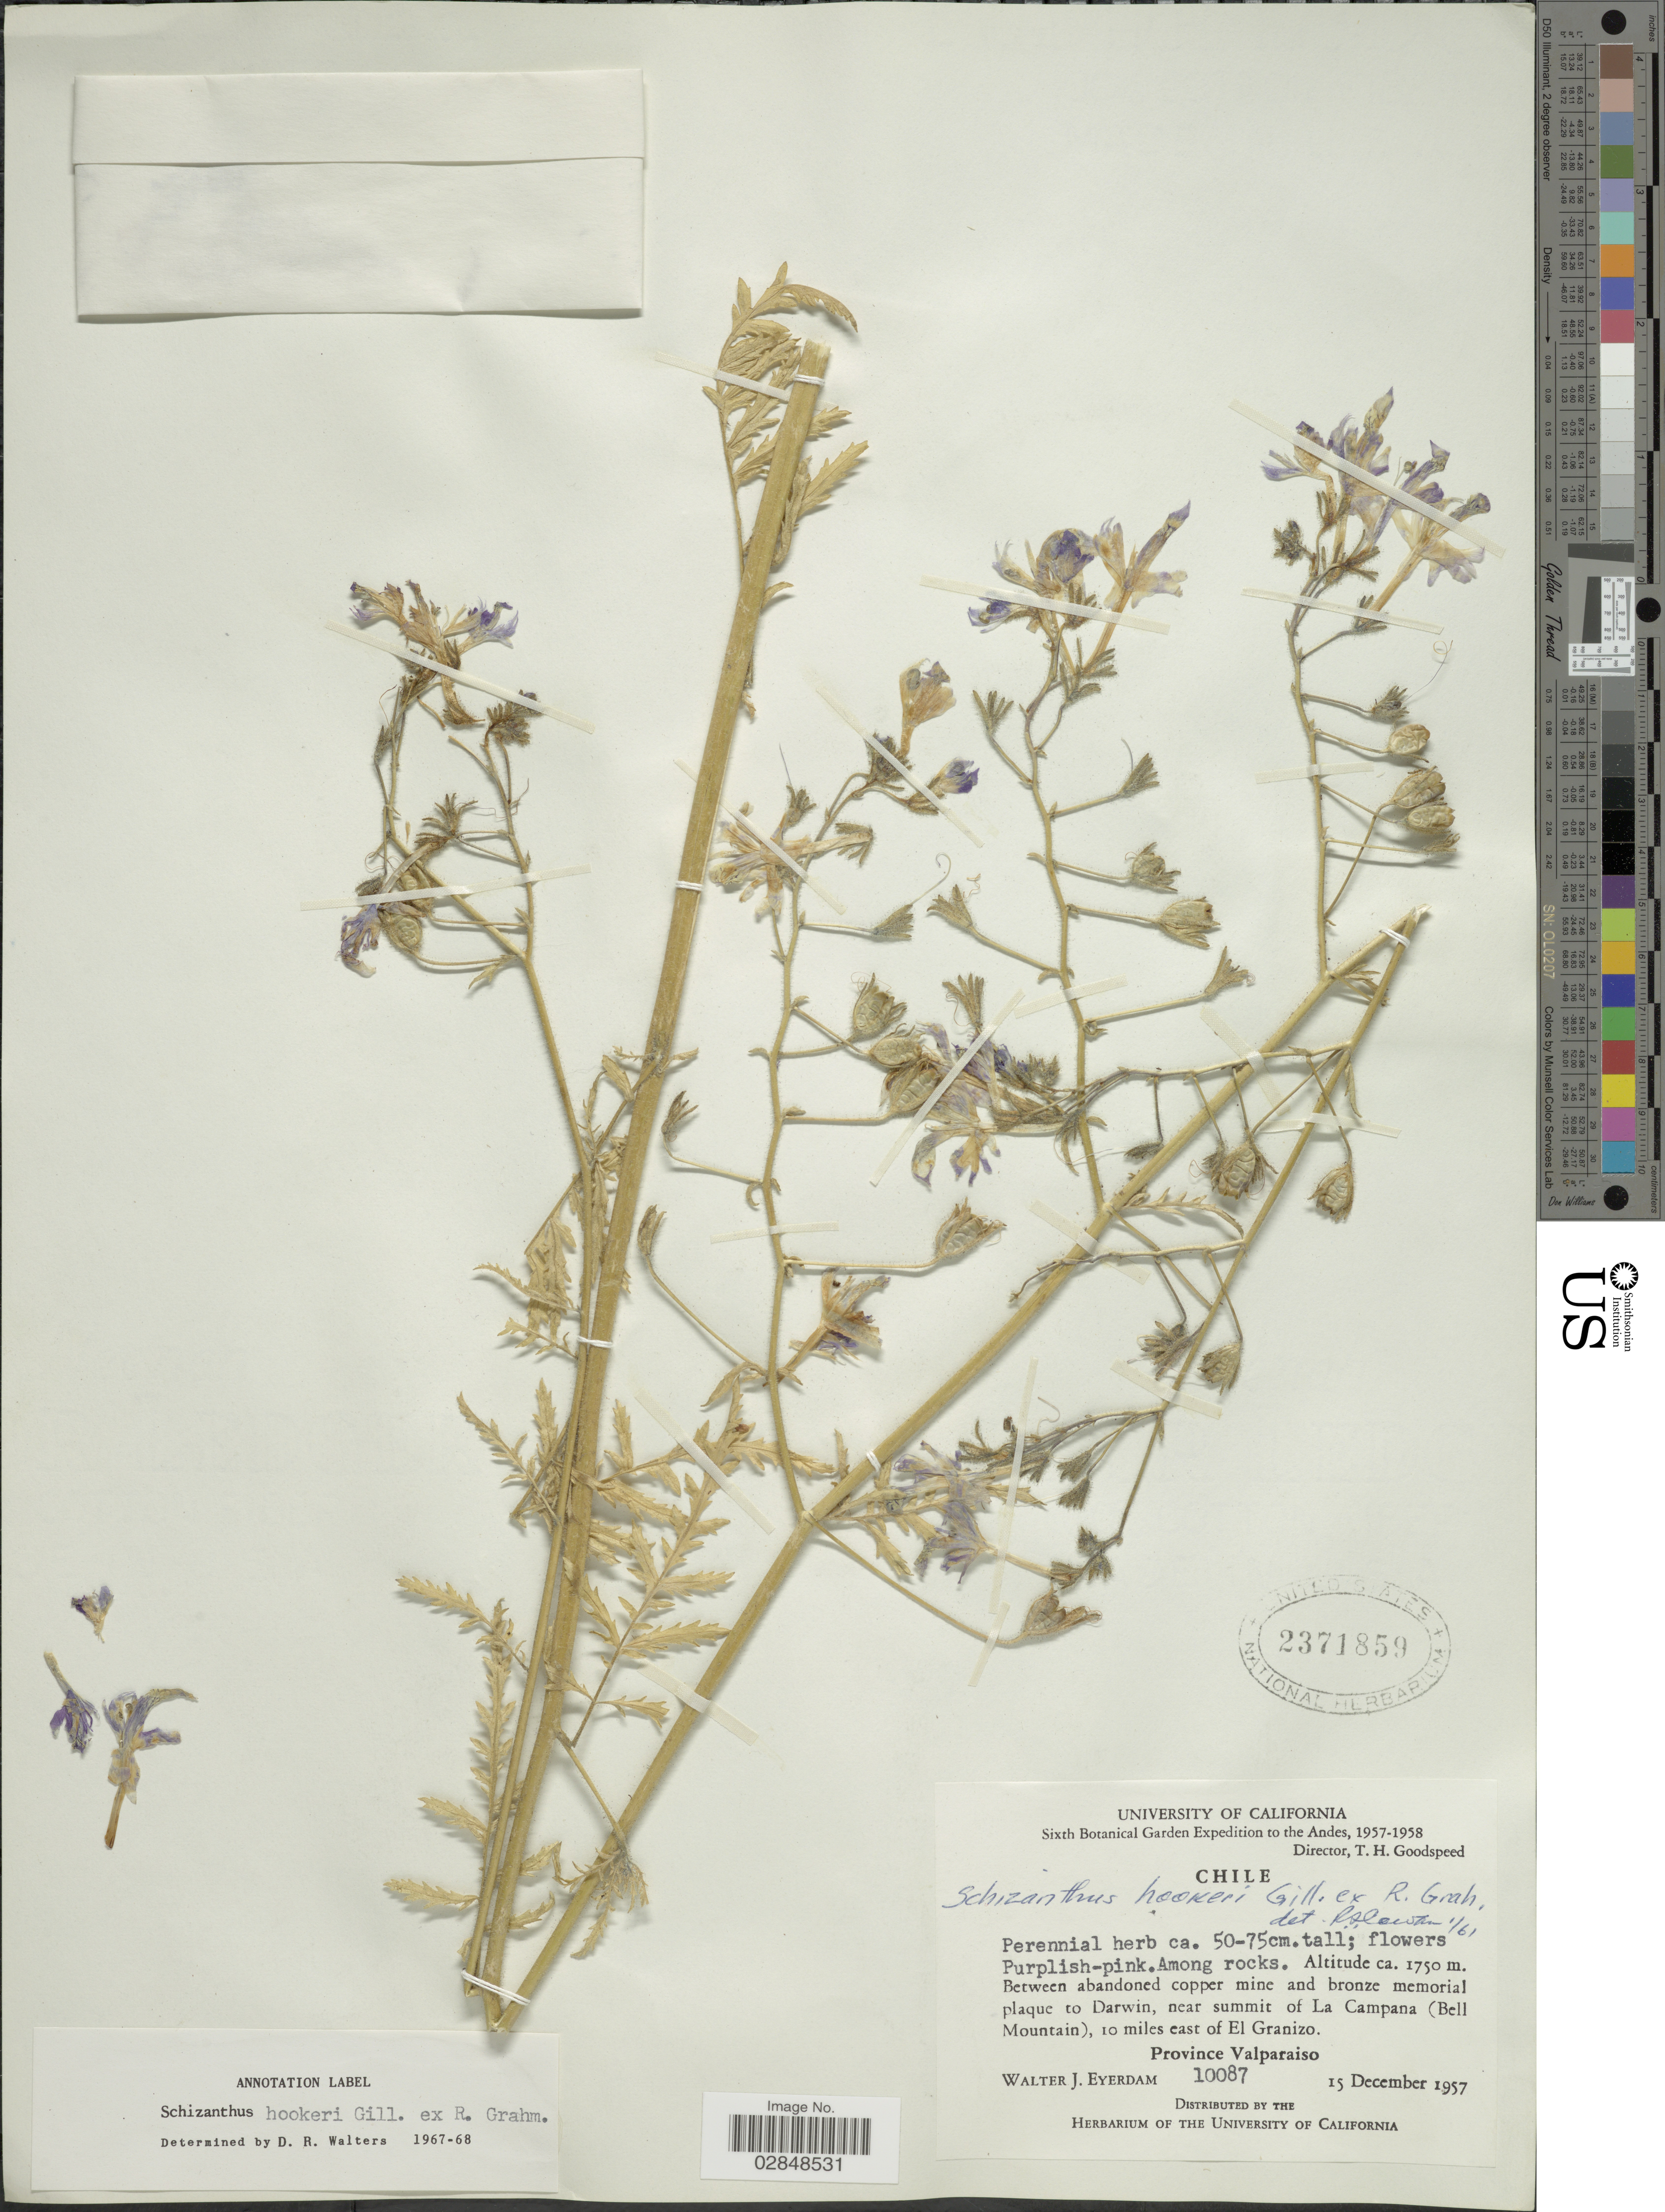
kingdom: Plantae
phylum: Tracheophyta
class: Magnoliopsida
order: Solanales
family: Solanaceae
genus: Schizanthus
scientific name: Schizanthus hookeri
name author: Gillies ex Graham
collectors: W. J. Eyerdam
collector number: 10087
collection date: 1957-12-15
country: Chile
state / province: Valparaíso (V)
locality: The Andes. Between abandoned copper mine and bronze memorial plaque to Darwin, near summit of La Campana (Bell Mountain), 10 miles east of El Granizo.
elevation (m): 1750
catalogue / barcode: US 2371859